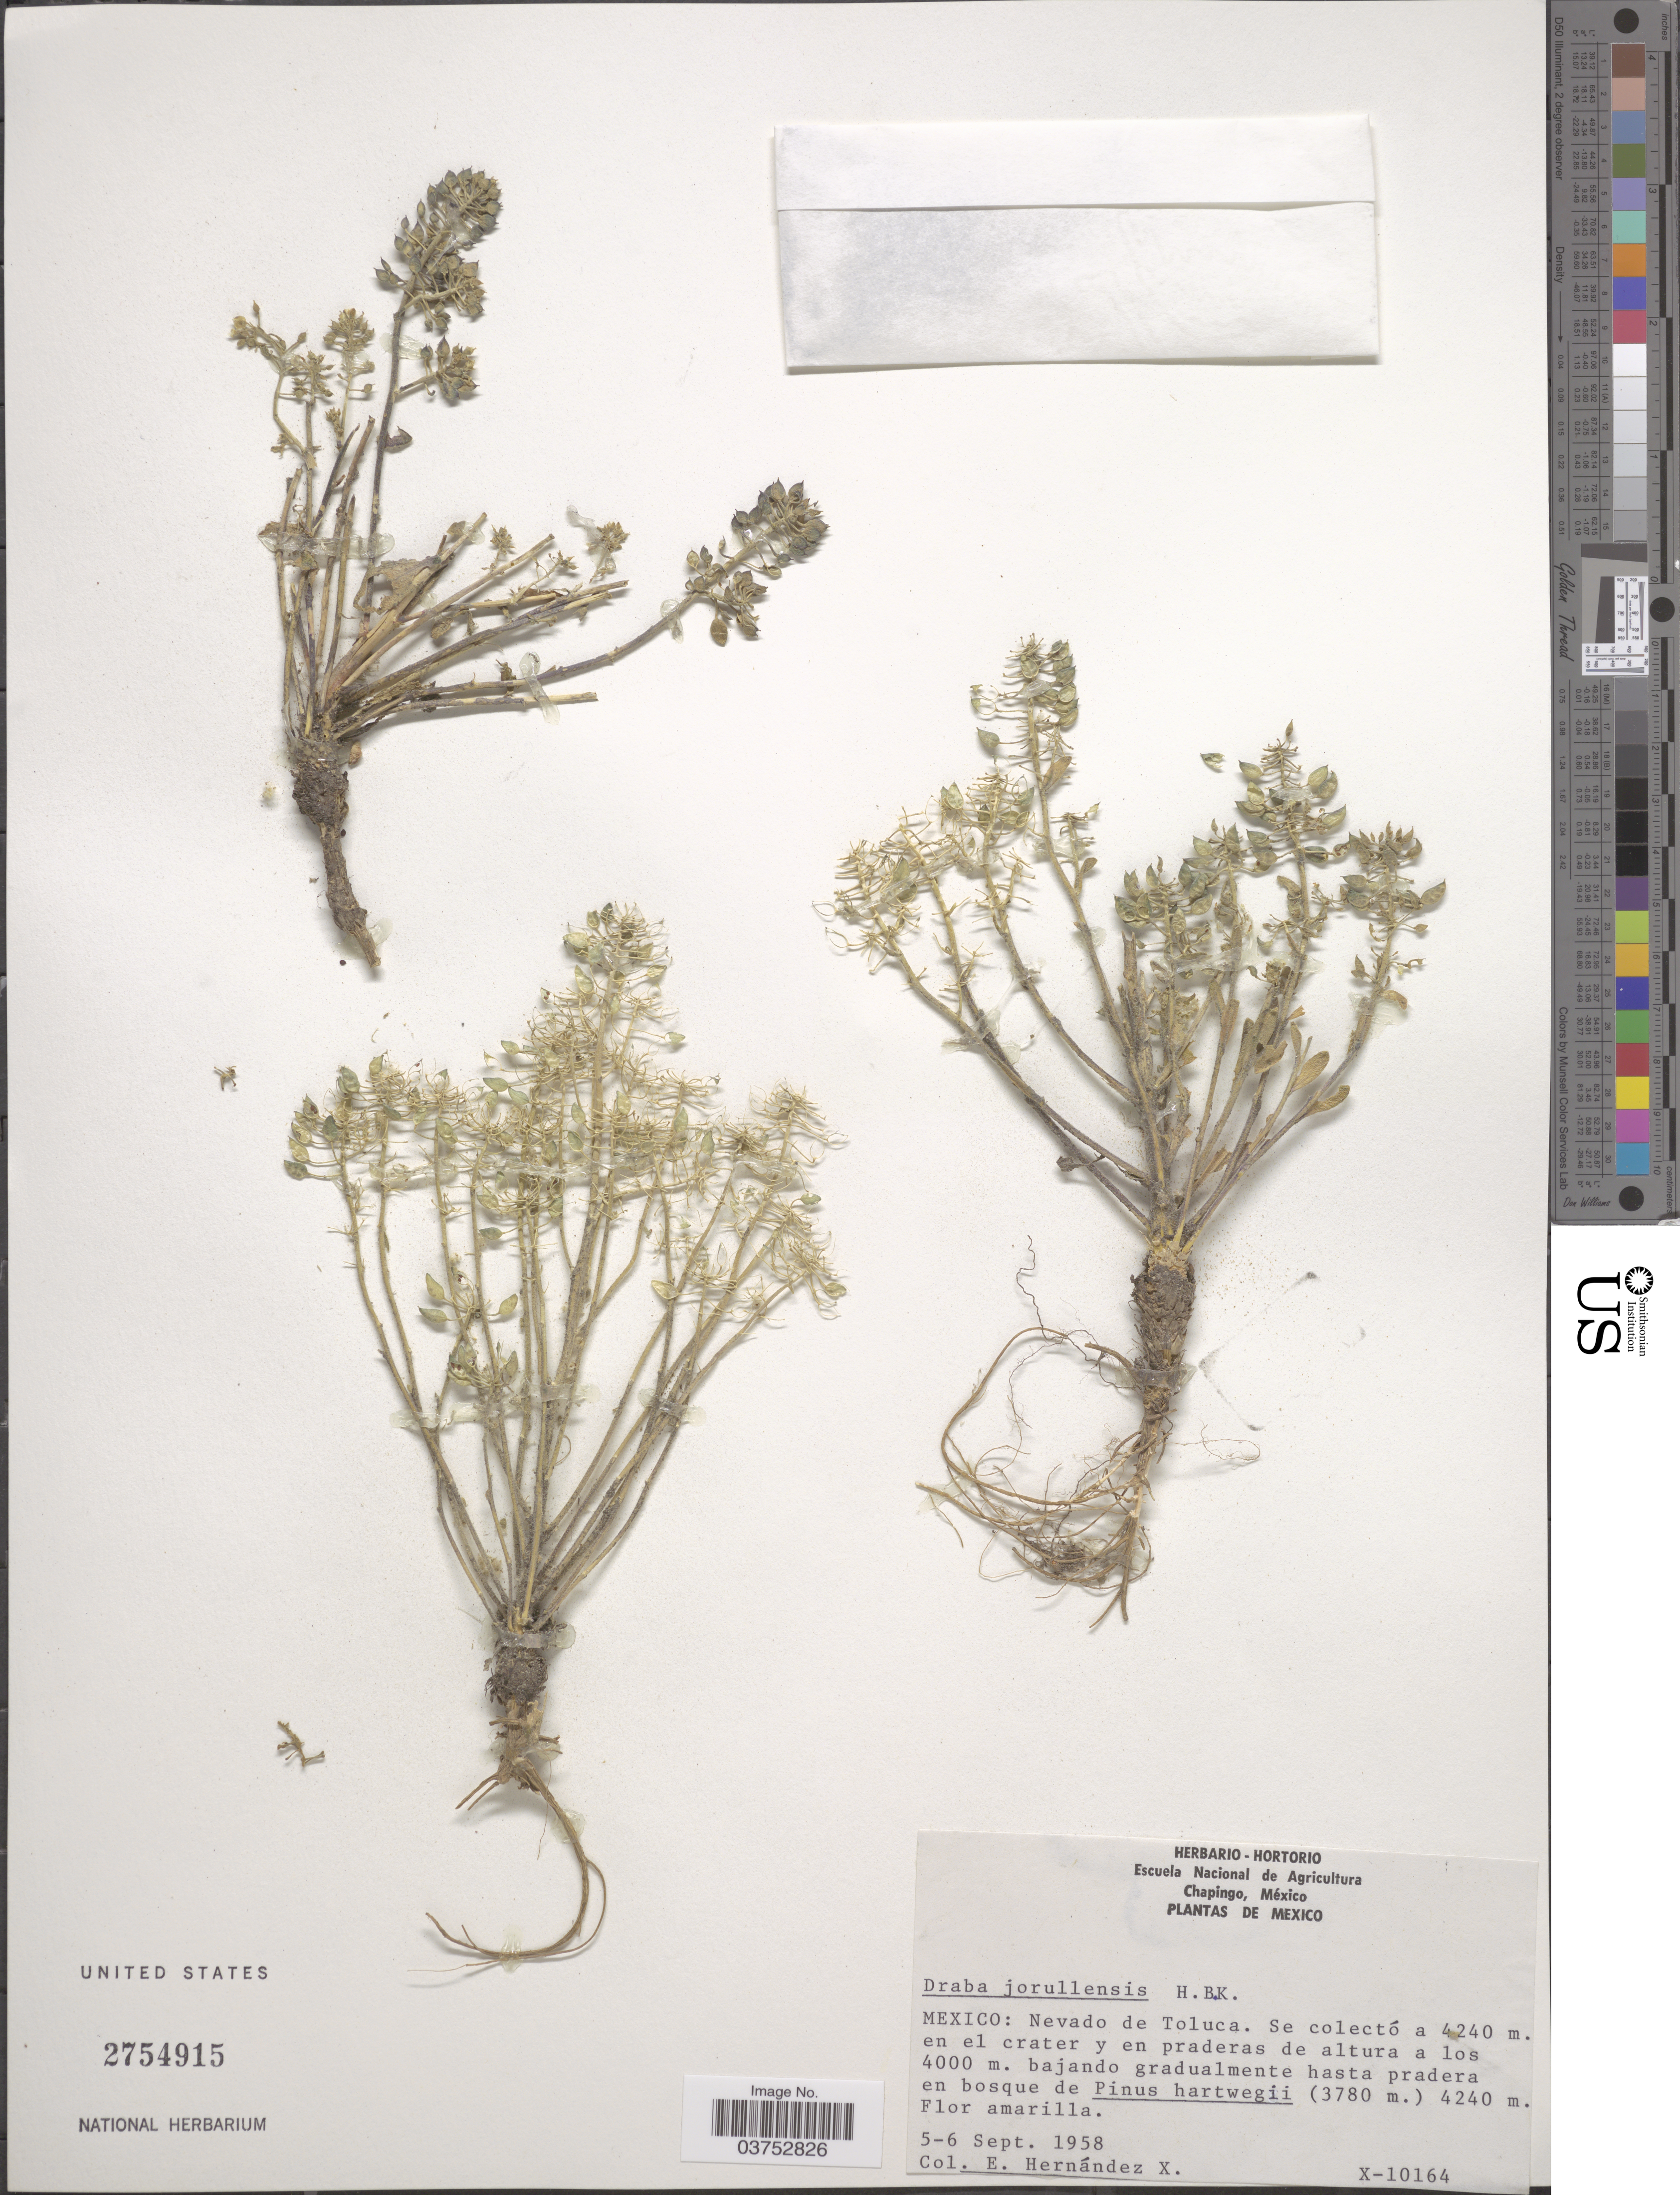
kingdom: Plantae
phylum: Tracheophyta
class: Magnoliopsida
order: Brassicales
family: Brassicaceae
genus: Draba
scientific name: Draba jorullensis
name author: Kunth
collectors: E. Hernandez X.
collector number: X-10164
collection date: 1958-09-05/1958-09-06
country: Mexico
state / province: México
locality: Nevado de Toluca.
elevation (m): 4240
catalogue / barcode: US 2754915